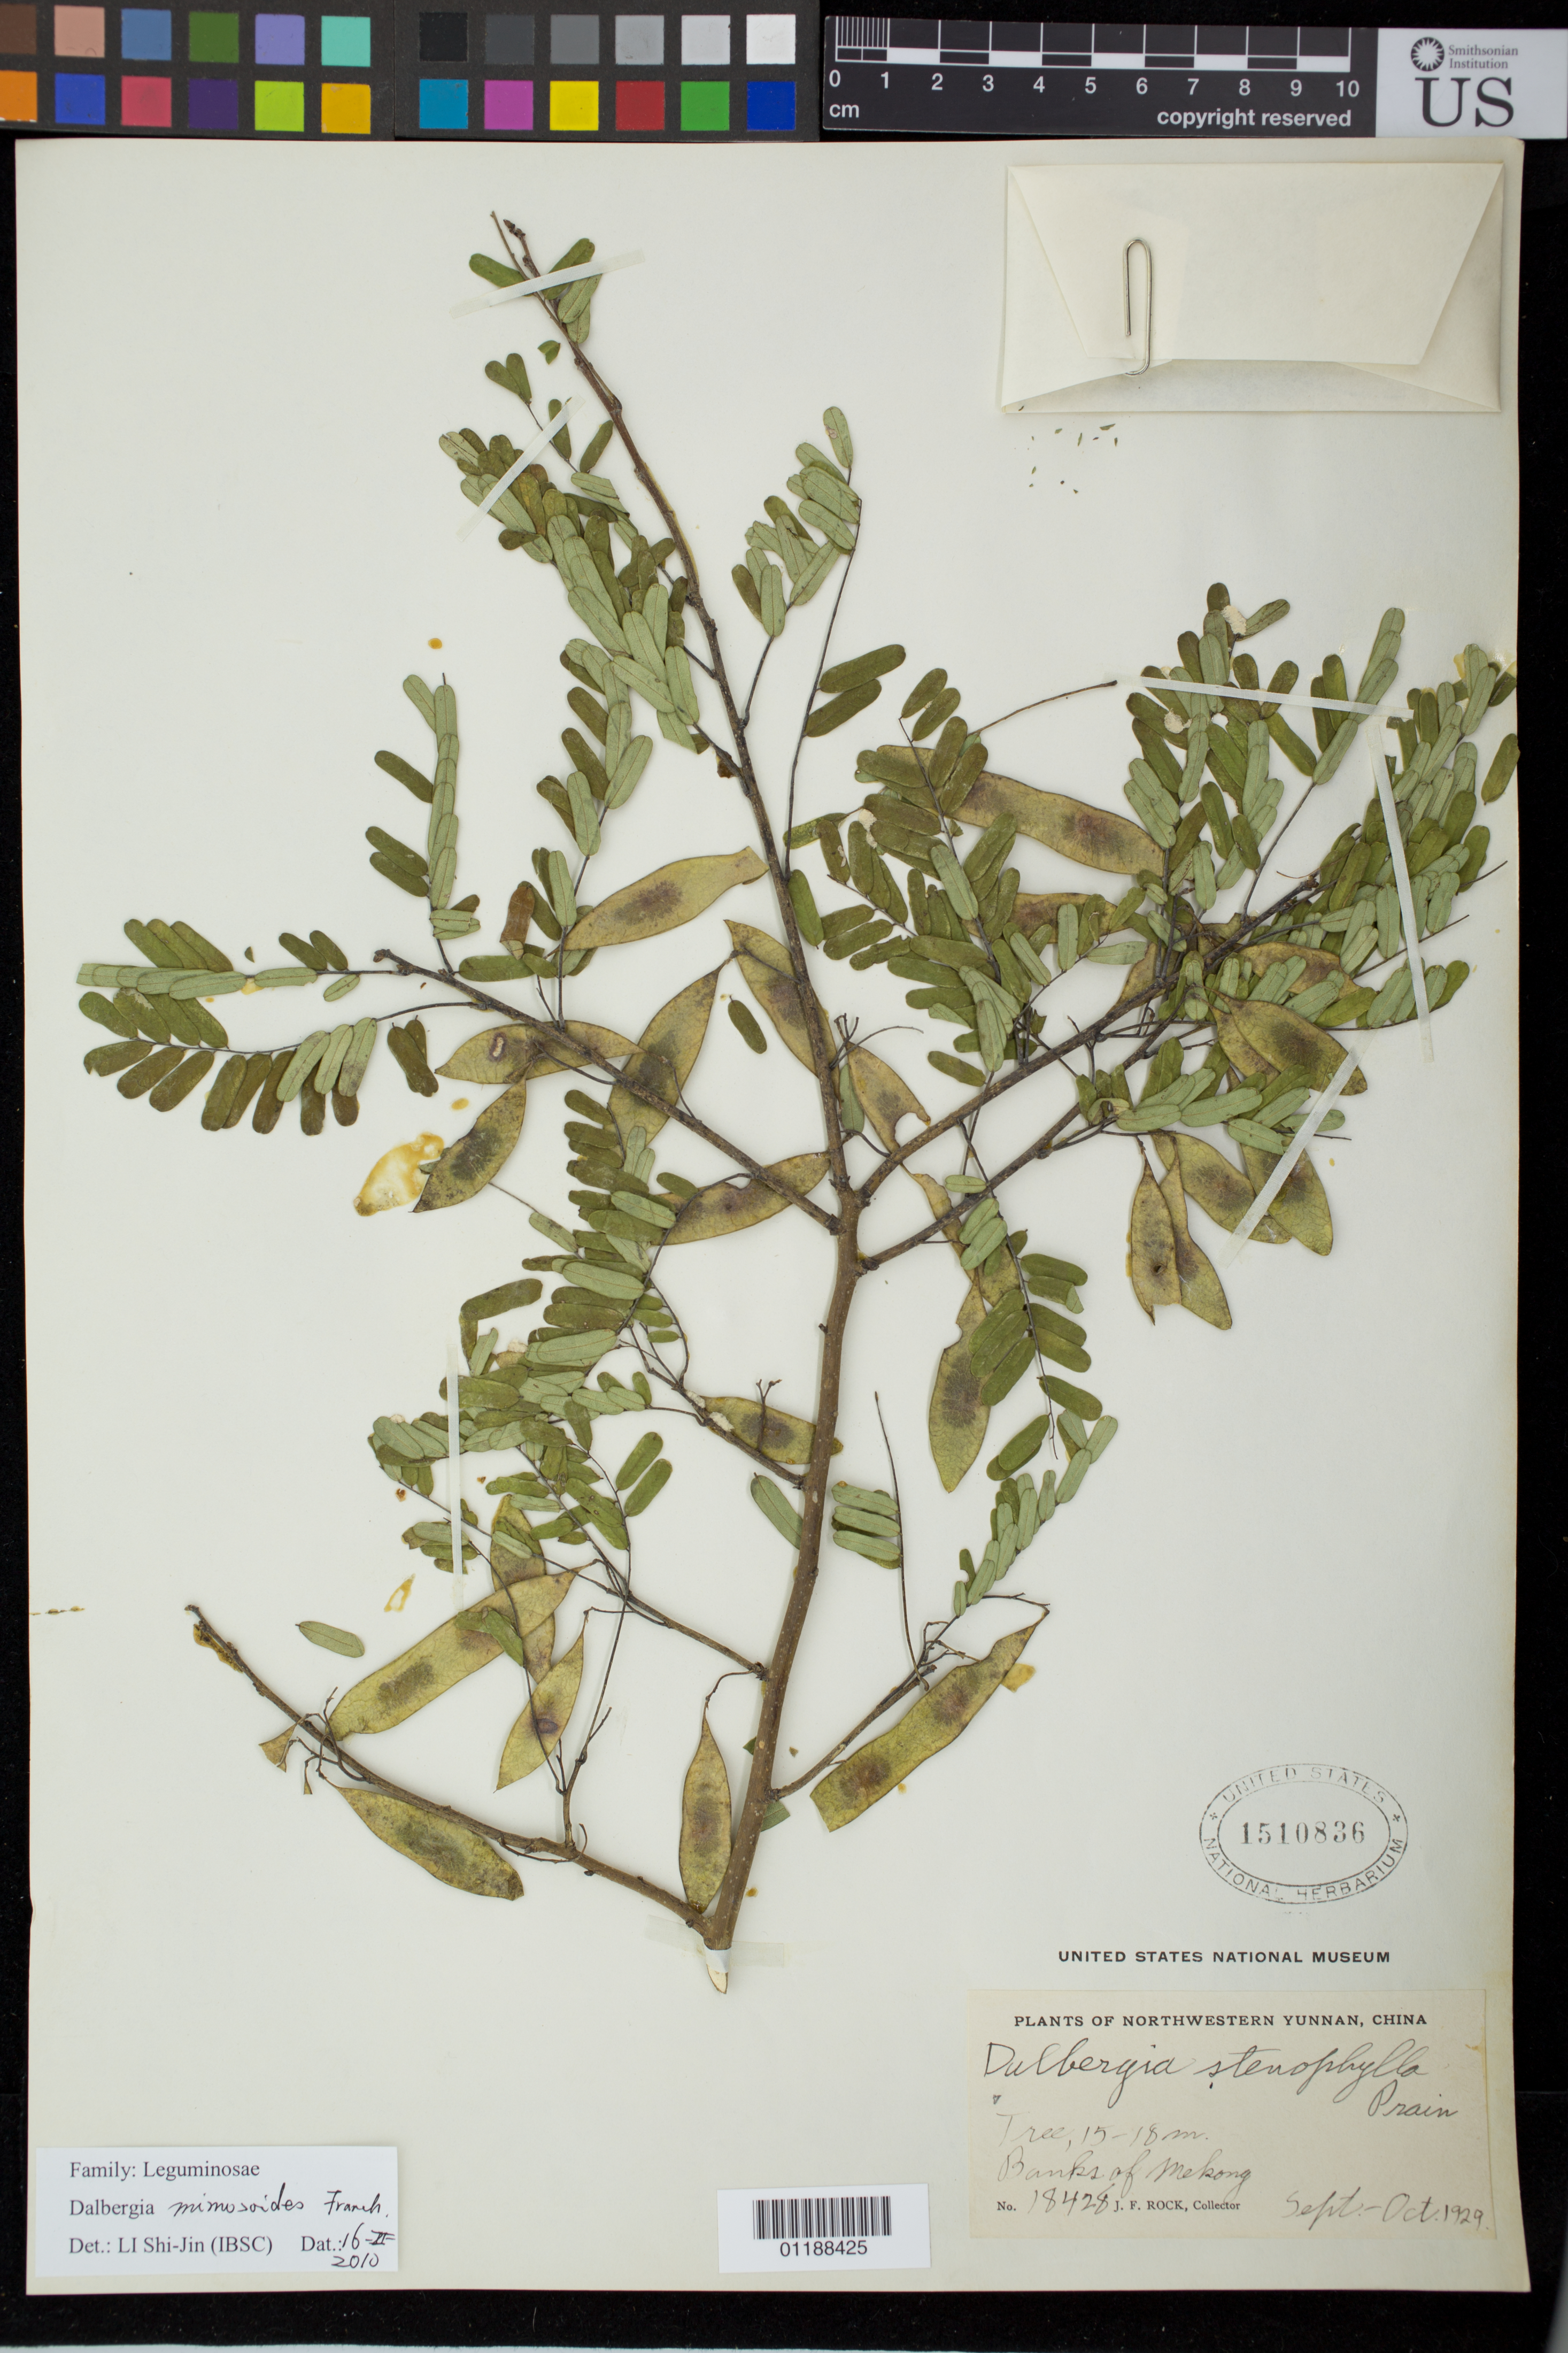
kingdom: Plantae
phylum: Tracheophyta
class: Magnoliopsida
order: Fabales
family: Fabaceae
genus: Dalbergia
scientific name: Dalbergia mimosoides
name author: Franch.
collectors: J. F. Rock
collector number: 18428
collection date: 1929-09/1929-10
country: China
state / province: Yunnan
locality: Banks of Mekong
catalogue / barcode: US 1510836